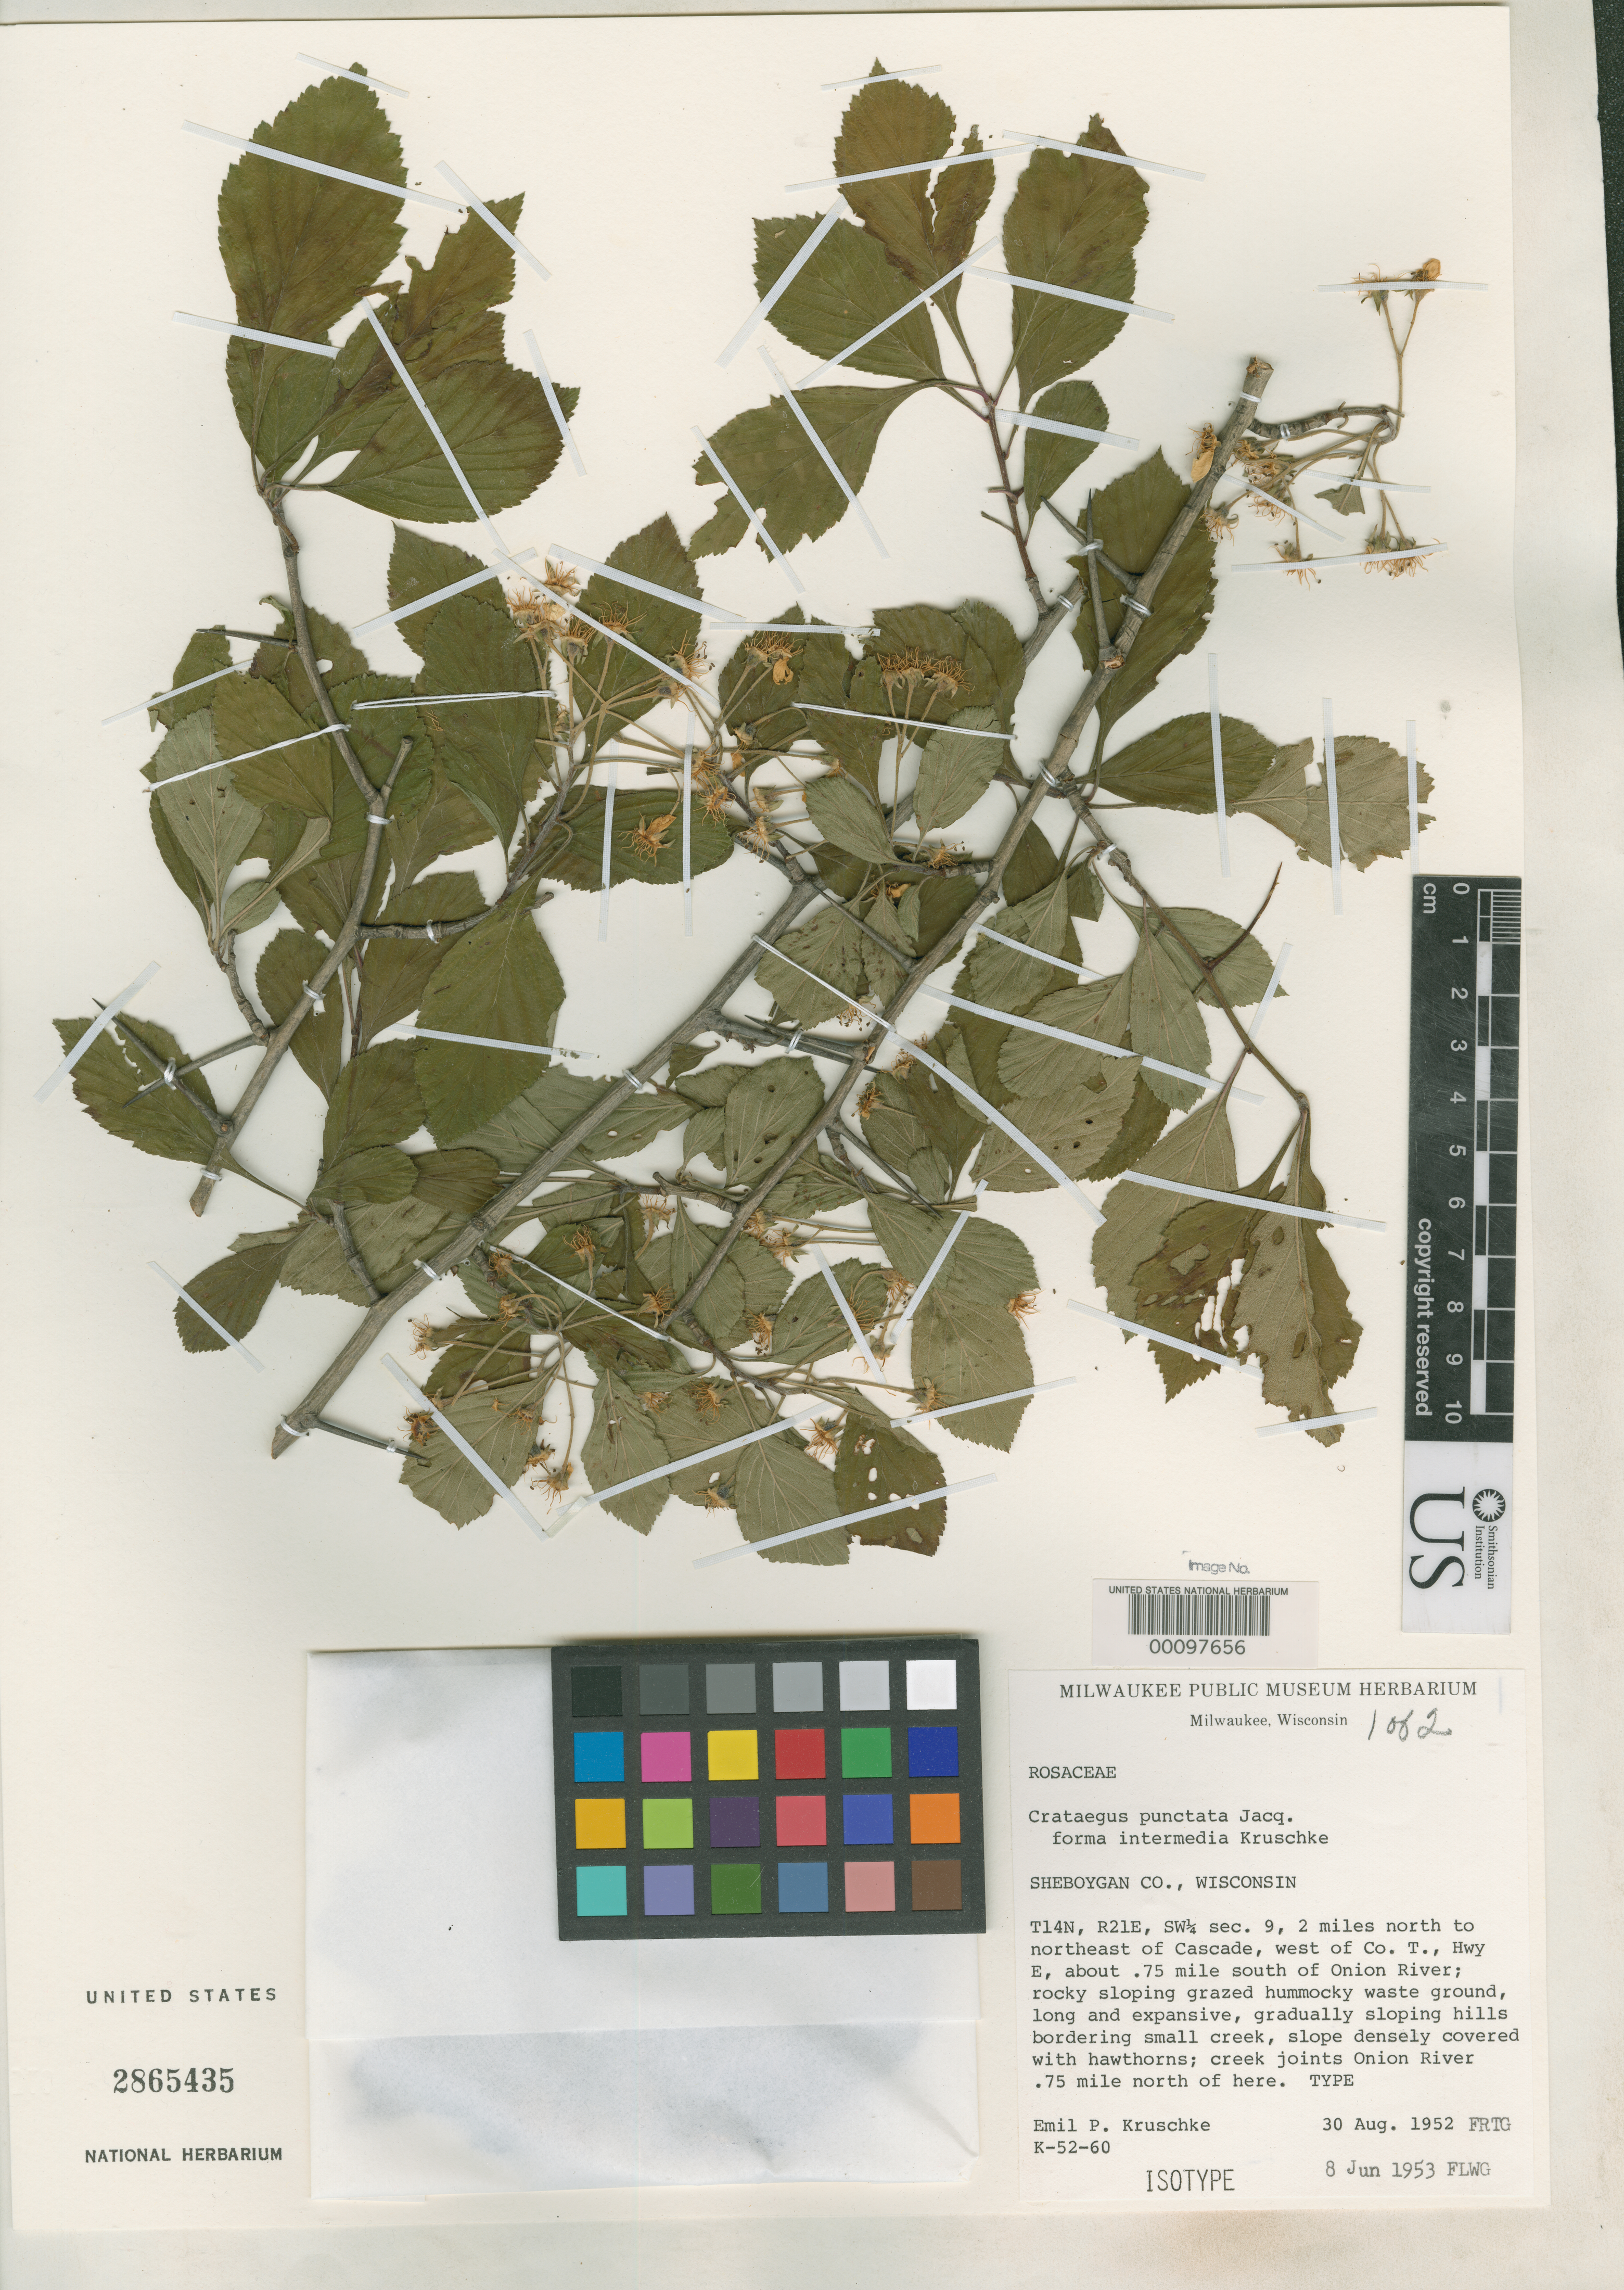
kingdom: Plantae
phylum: Tracheophyta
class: Magnoliopsida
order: Rosales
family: Rosaceae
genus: Crataegus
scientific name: Crataegus punctata f. intermedia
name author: Kruschke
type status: Isotype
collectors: E. Kruschke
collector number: K-52-60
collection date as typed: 08 Jun 1953 and 30 Aug 1952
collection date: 1952-08-30,1953-06-08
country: United States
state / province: Wisconsin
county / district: Sheboygan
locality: North-northwest of Cascade.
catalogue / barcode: US 2865435